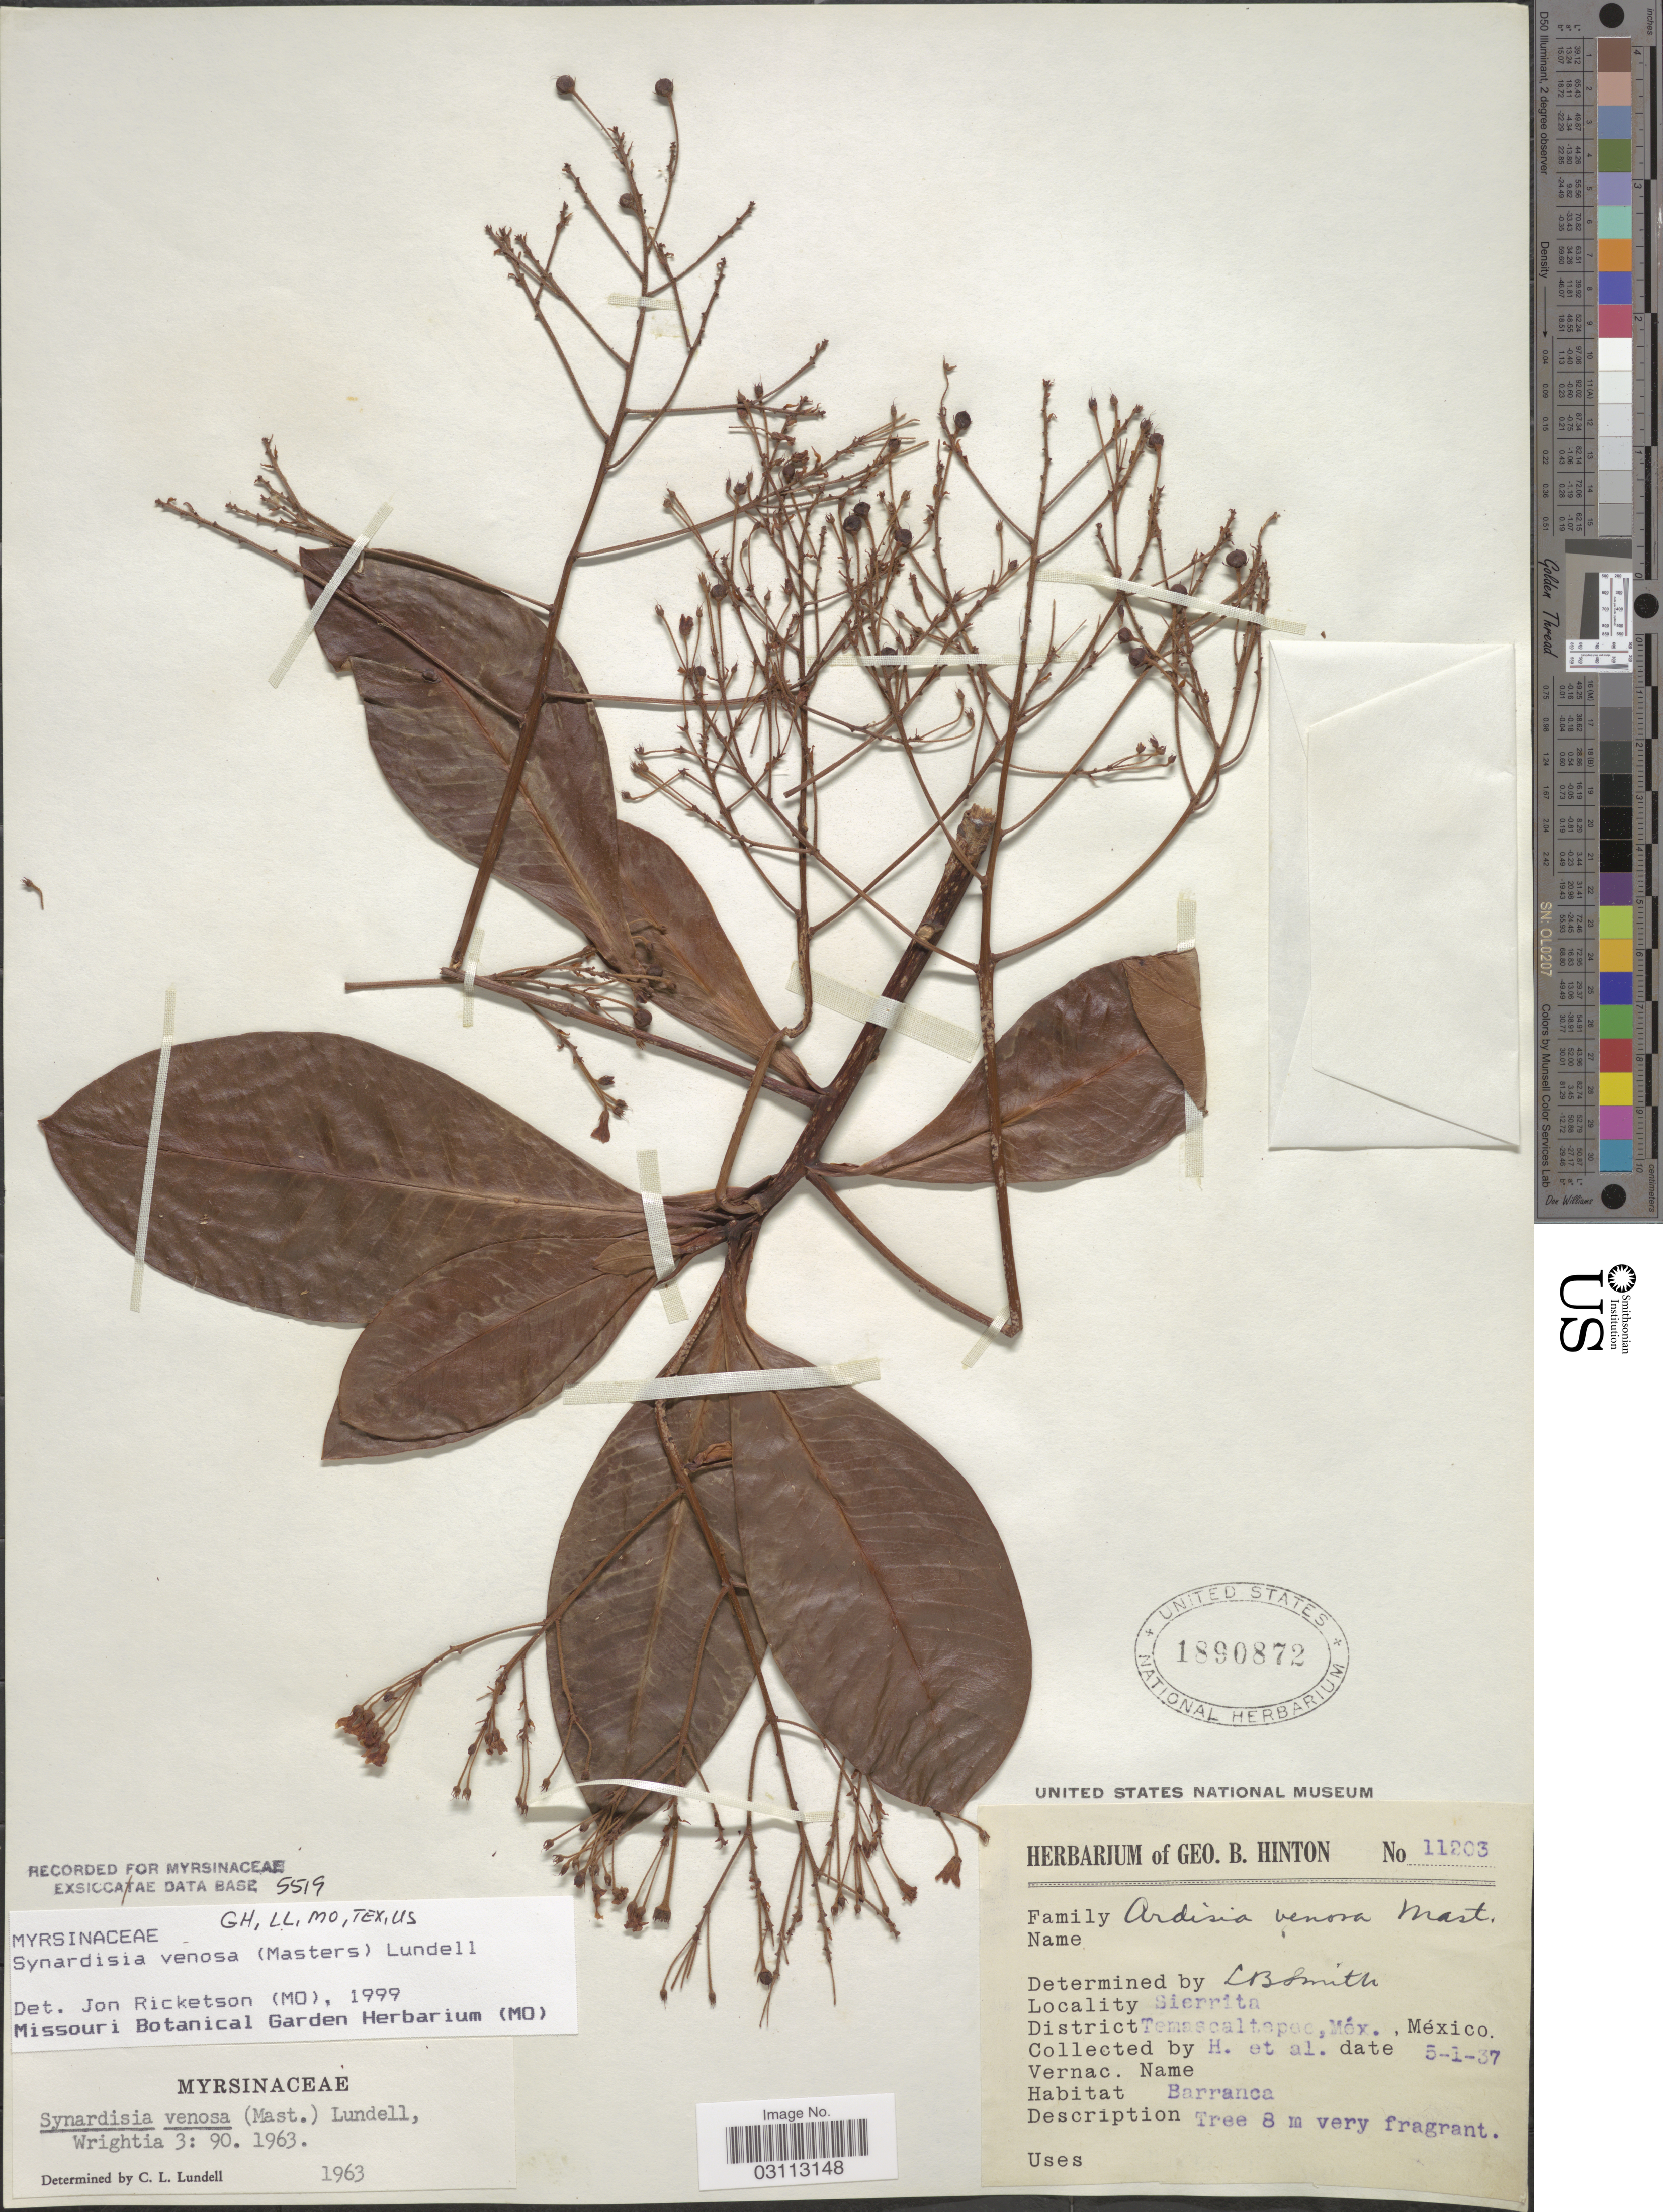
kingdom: Plantae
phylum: Tracheophyta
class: Magnoliopsida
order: Ericales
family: Primulaceae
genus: Synardisia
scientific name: Synardisia venosa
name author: (Mast.) Lundell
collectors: G. B. Hinton & et al.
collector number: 11203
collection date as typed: Transcribed d/m/y: 5/1/37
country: Mexico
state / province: México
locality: Sierrita. District Temascaltepec, Méx.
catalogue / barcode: US 1890872